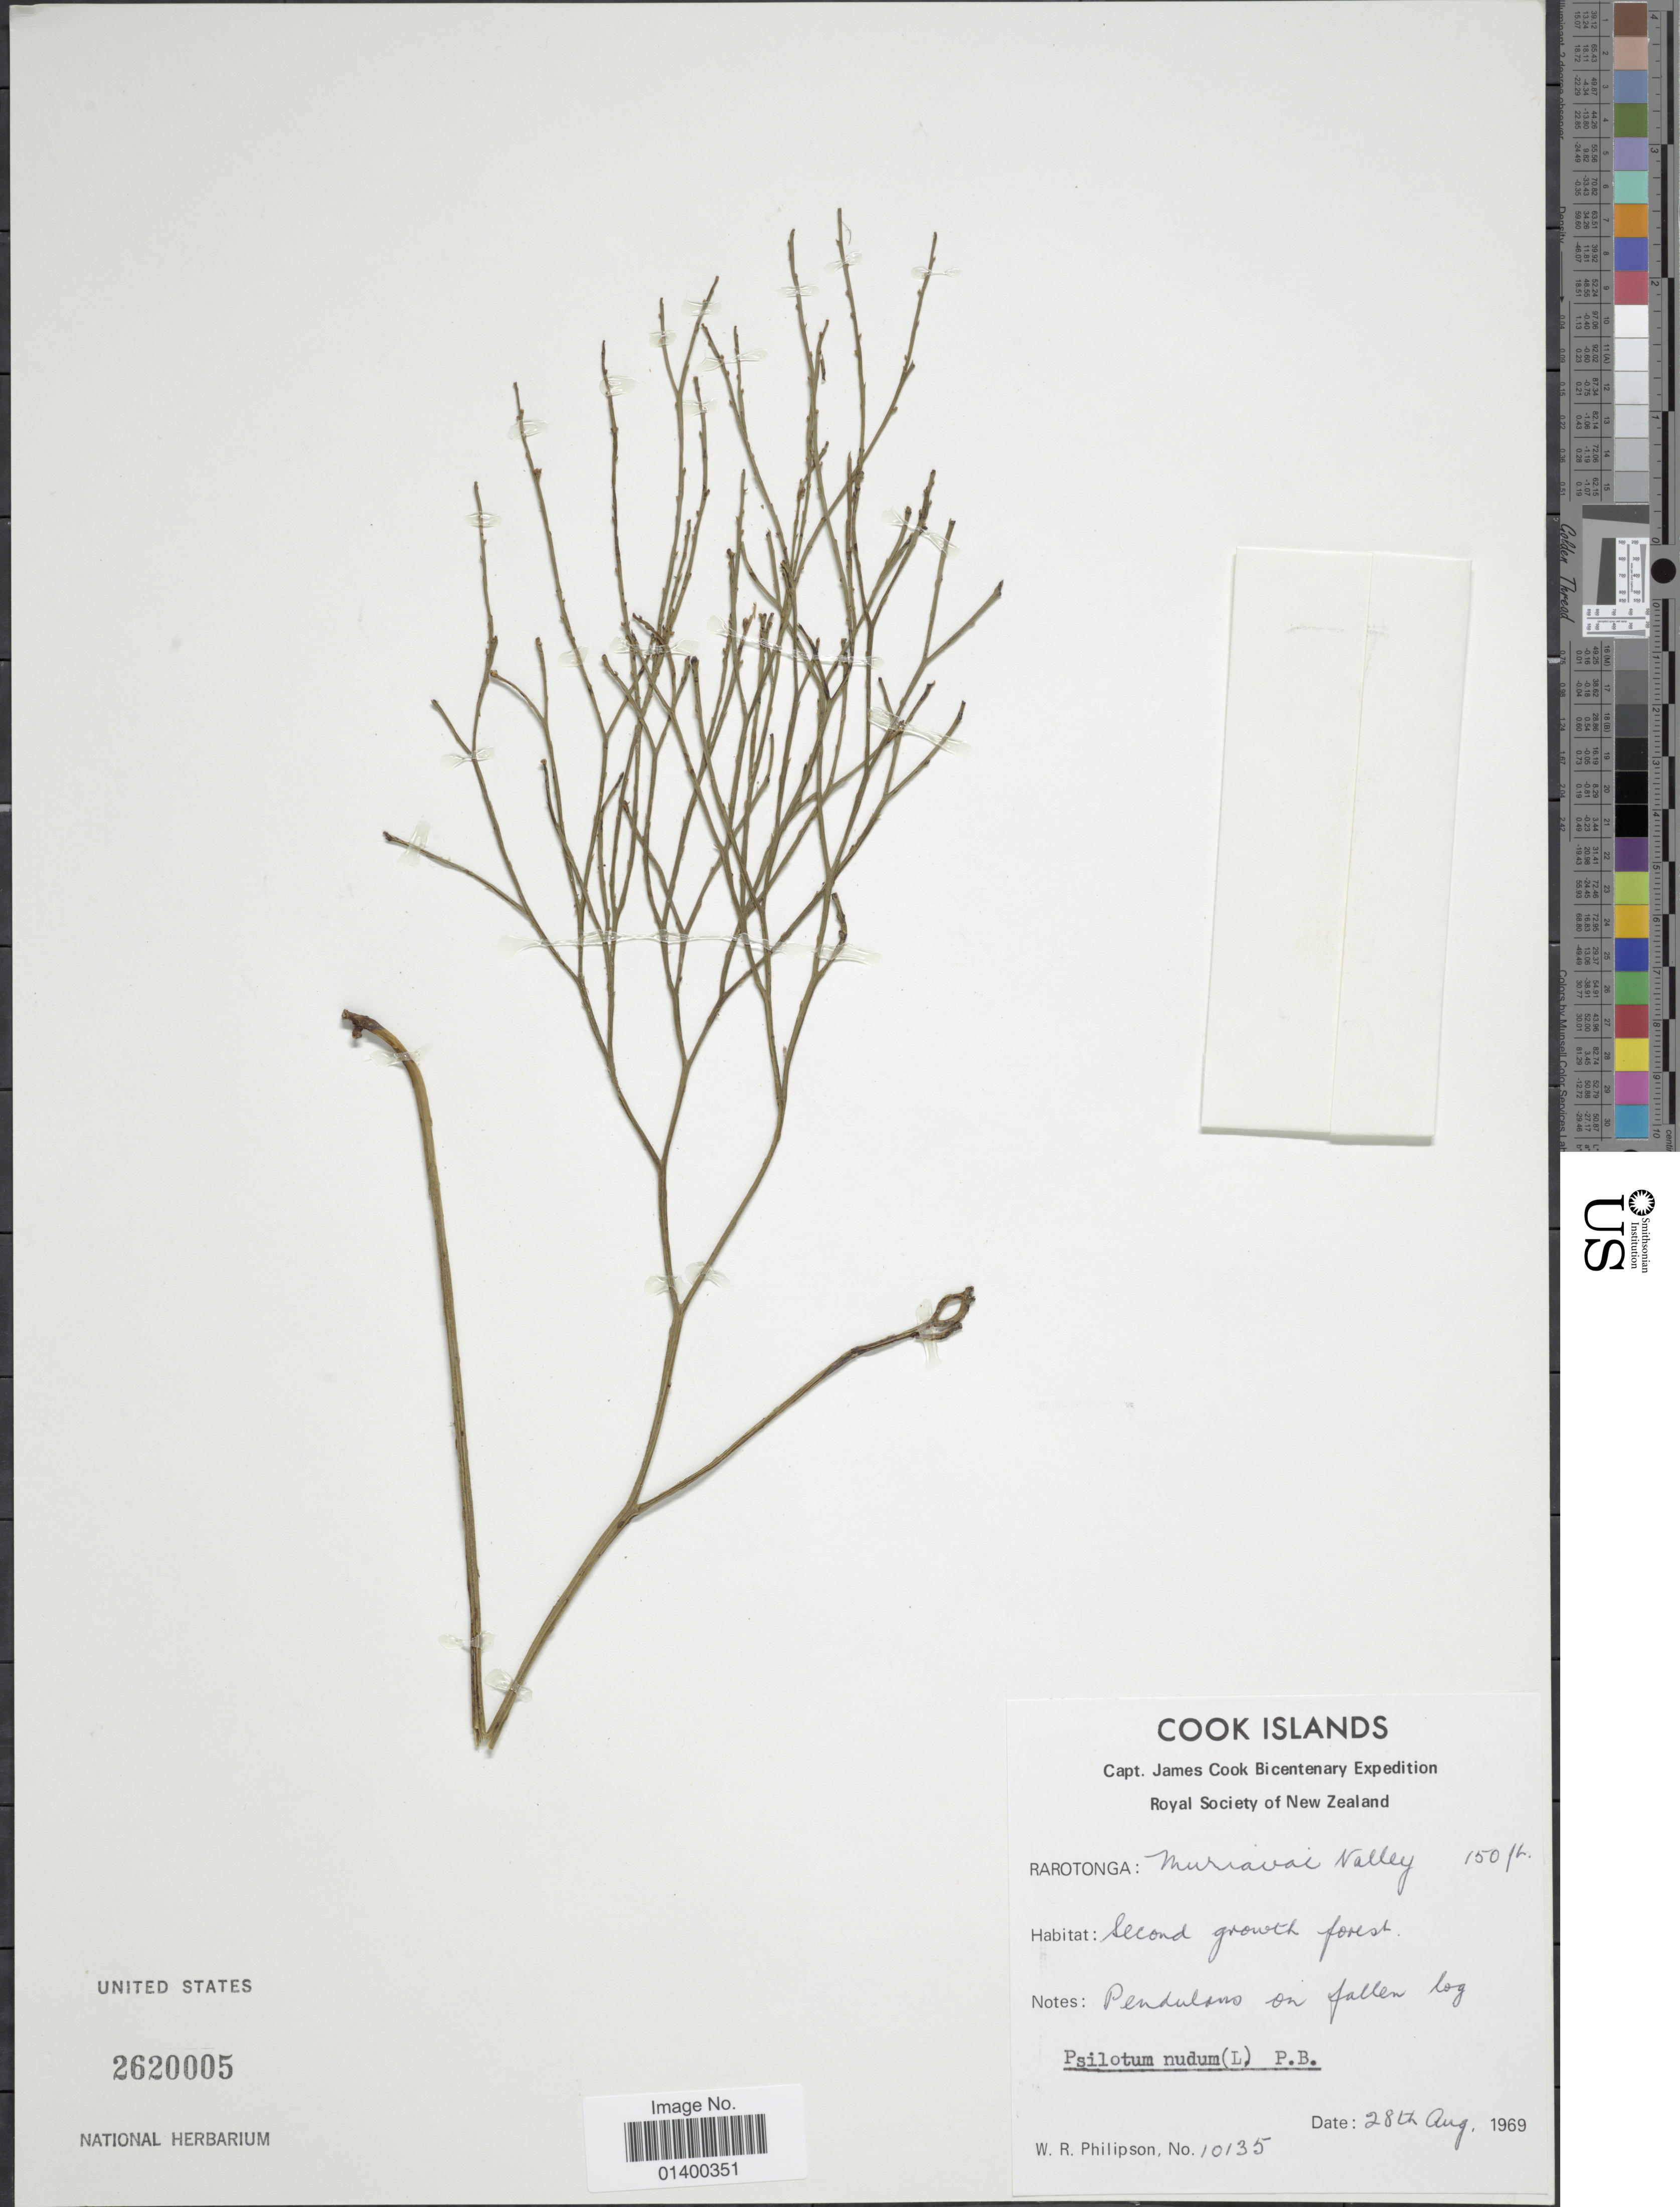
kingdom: Plantae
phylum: Tracheophyta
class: Polypodiopsida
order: Psilotales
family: Psilotaceae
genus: Psilotum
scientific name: Psilotum nudum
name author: (L.) P. Beauv.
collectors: W. R. Philipson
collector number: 10135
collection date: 1969-08-28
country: Cook Islands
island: Rarotonga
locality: Rarotonga: Murravai Valley [interpreted]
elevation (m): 46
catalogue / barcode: US 2620005